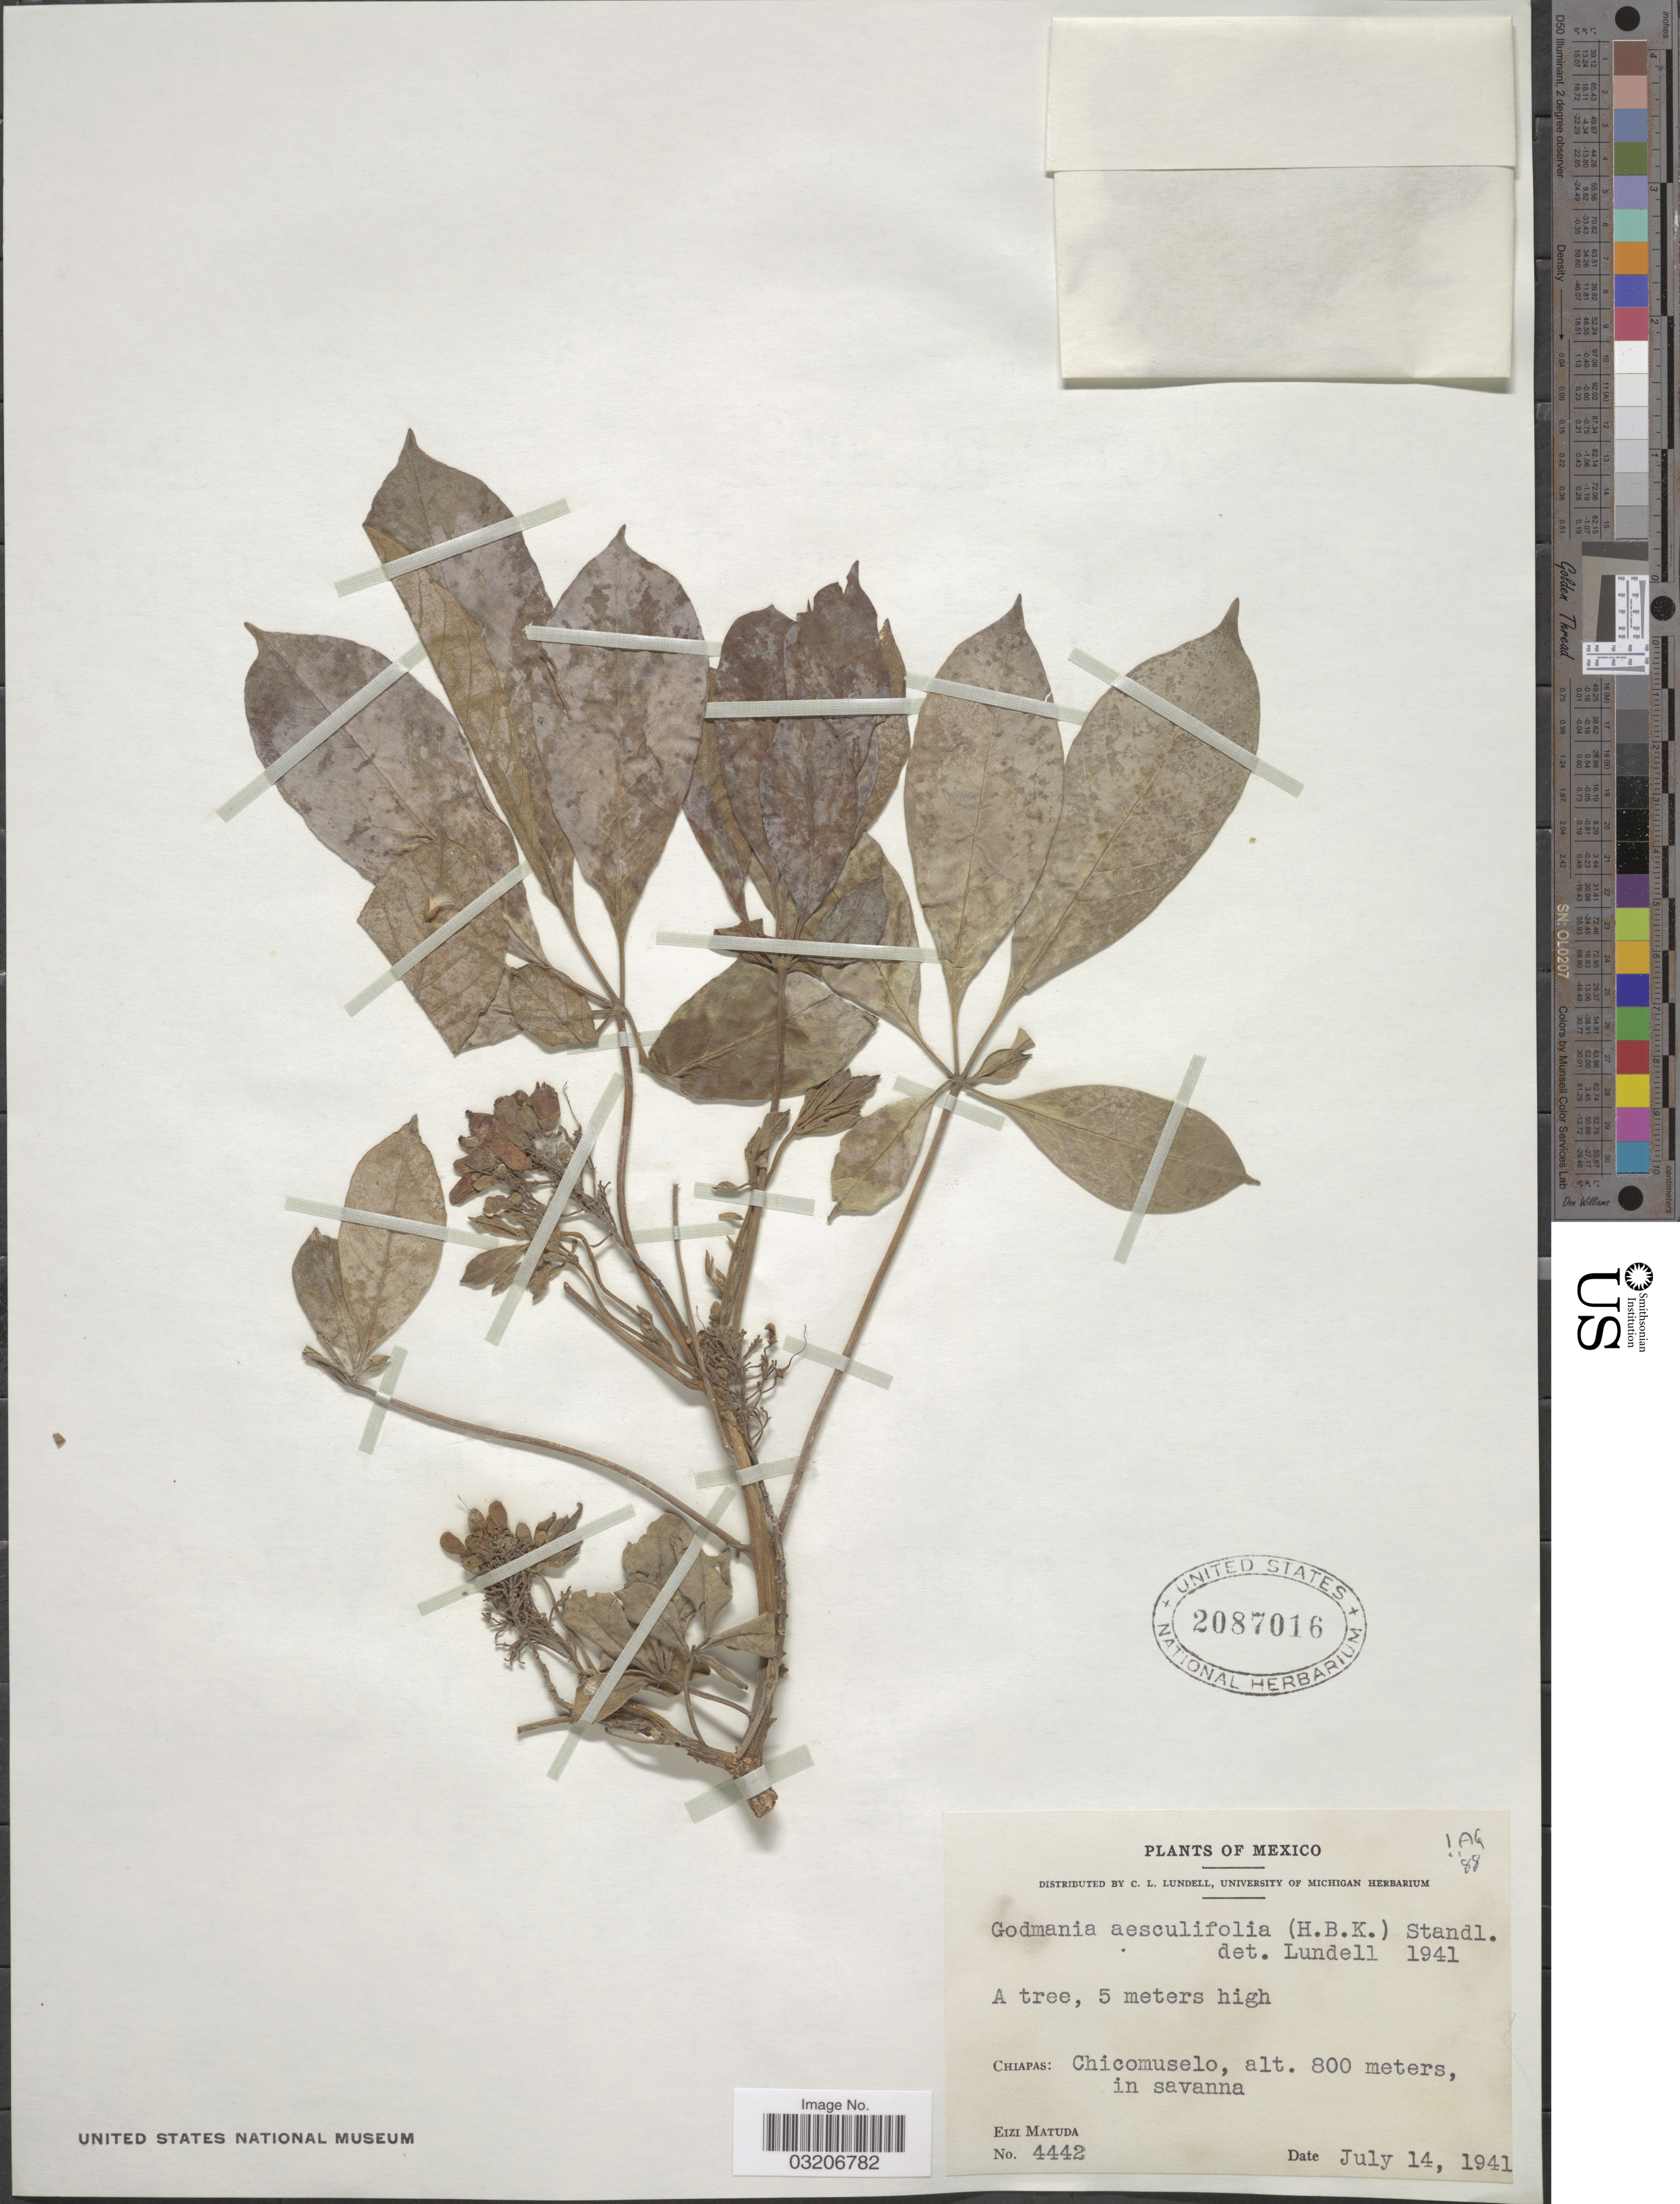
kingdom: Plantae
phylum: Tracheophyta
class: Magnoliopsida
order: Lamiales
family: Bignoniaceae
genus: Godmania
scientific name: Godmania aesculifolia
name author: Standl.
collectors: E. Matuda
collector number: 4442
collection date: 1941-07-14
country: Mexico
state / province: Chiapas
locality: Chicomuselo, in savanna.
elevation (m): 800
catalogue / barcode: US 2087016